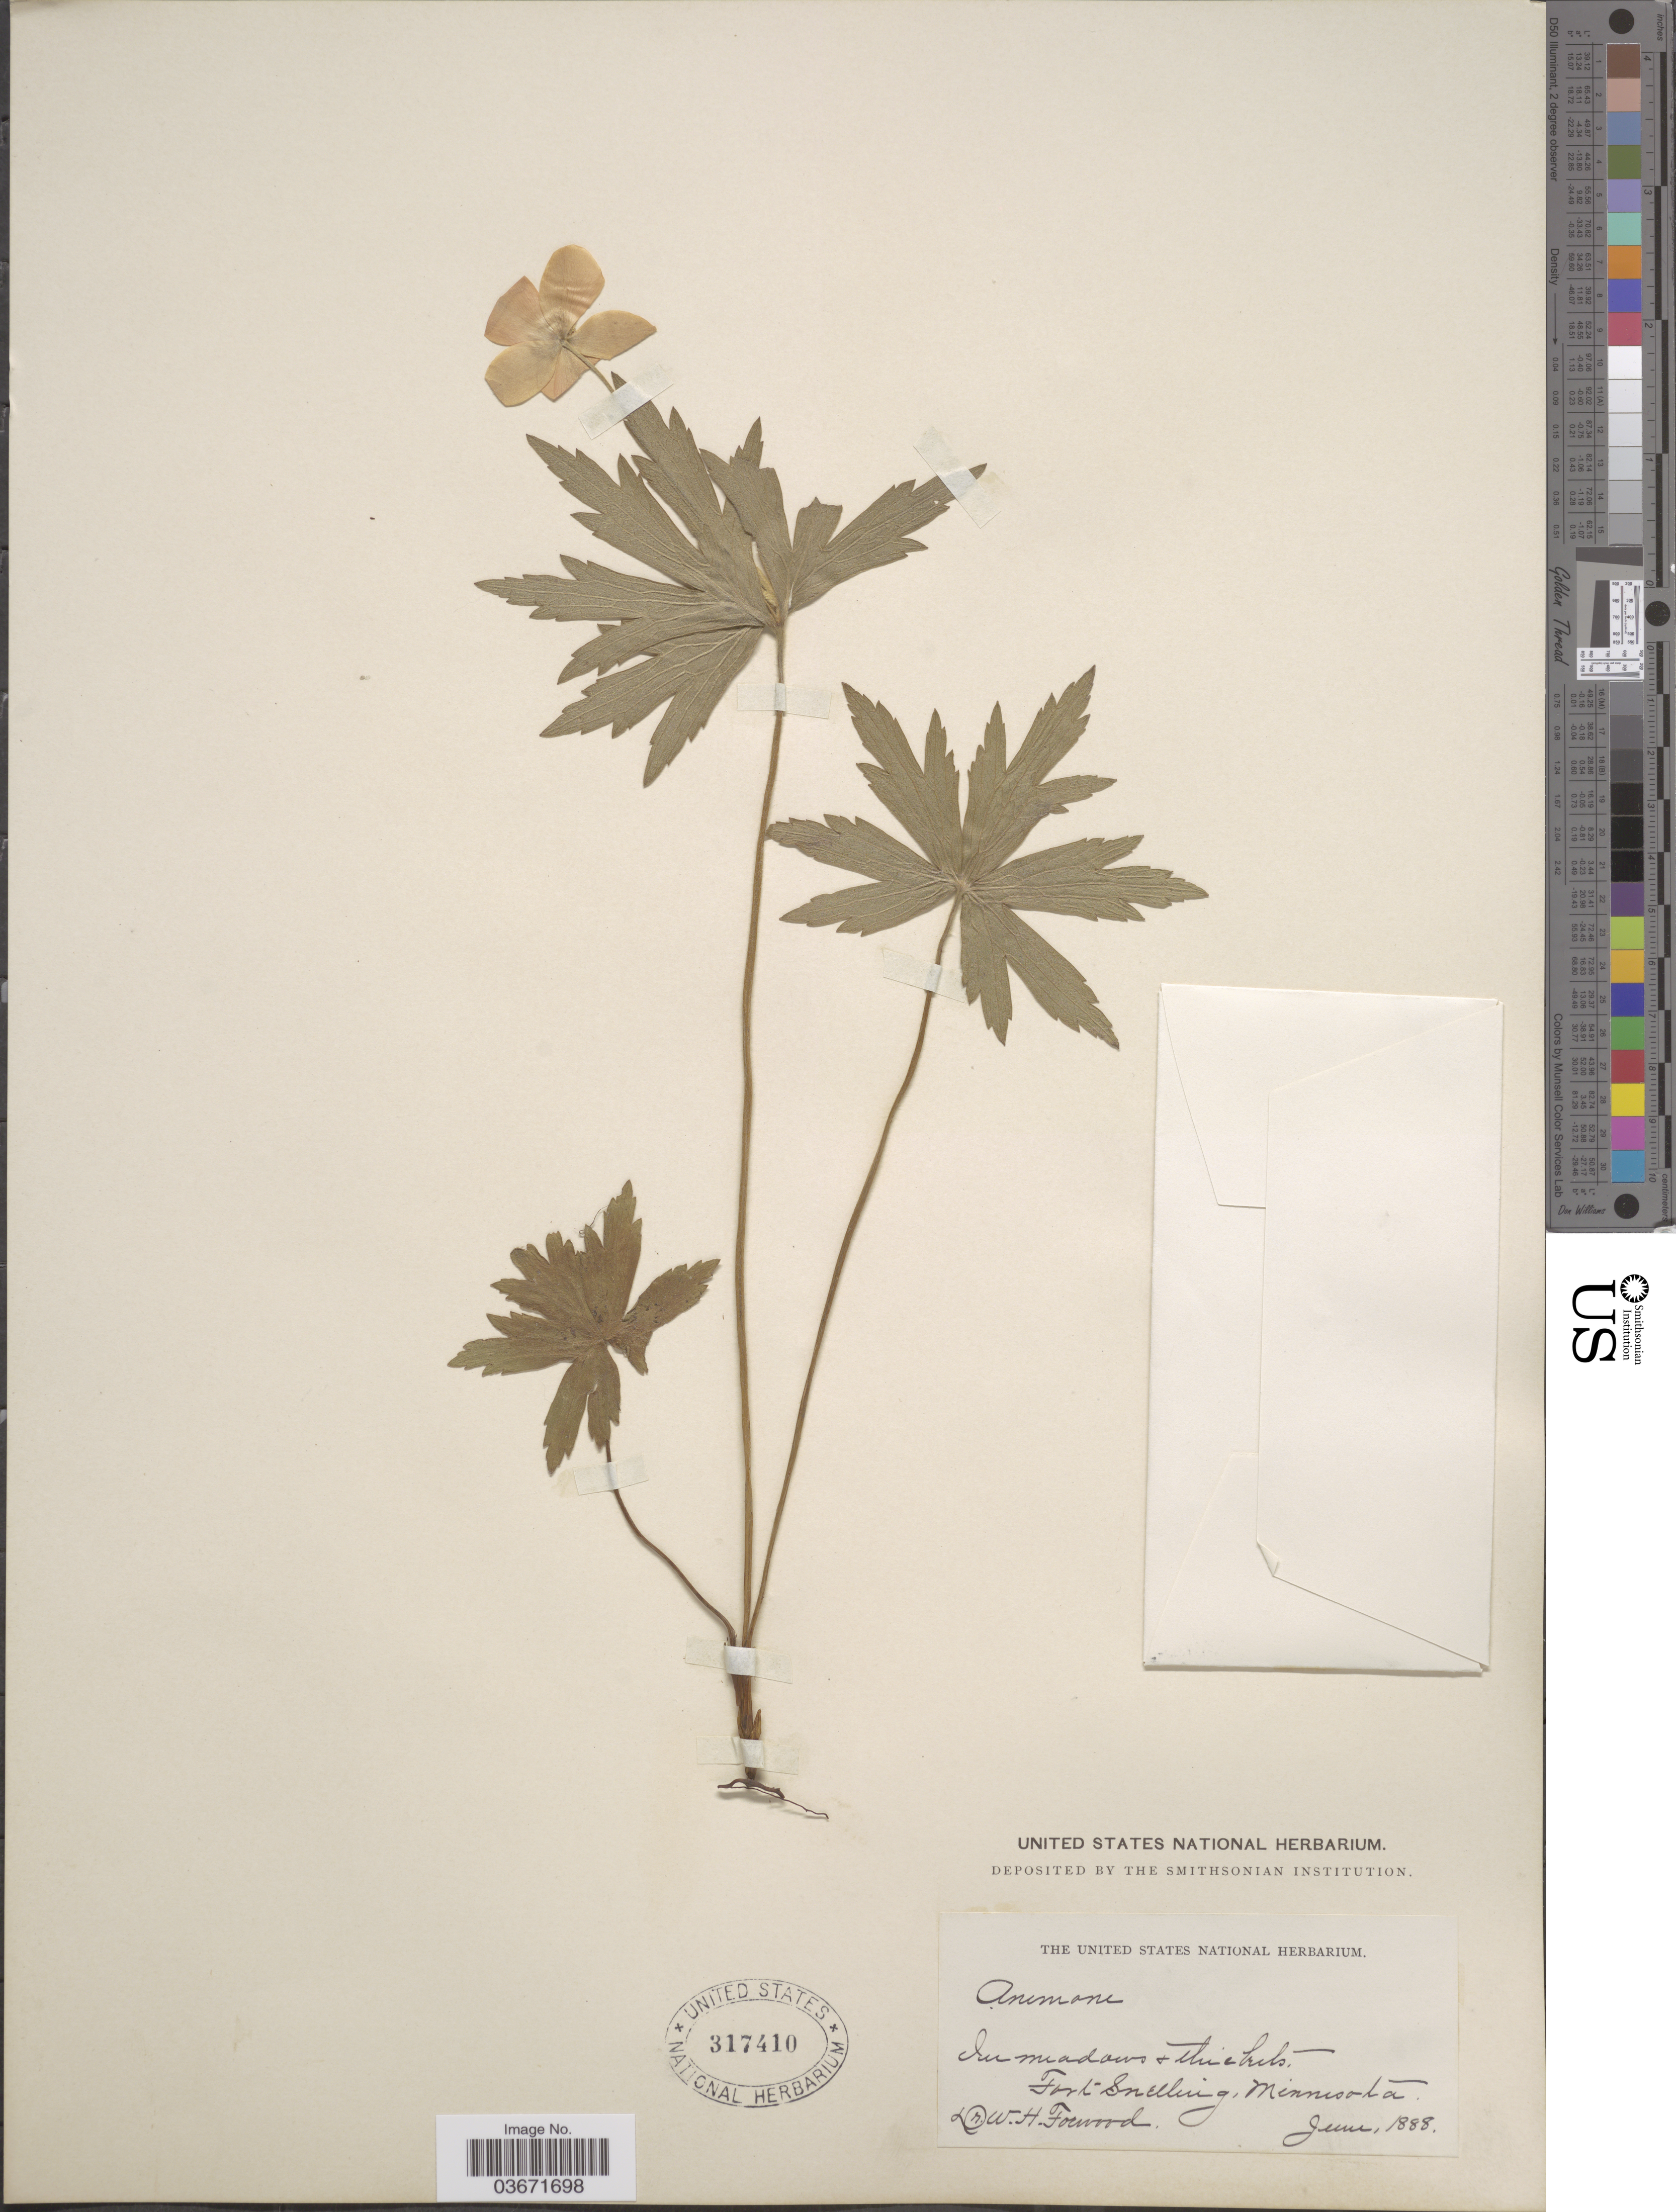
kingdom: Plantae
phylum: Tracheophyta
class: Magnoliopsida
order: Ranunculales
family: Ranunculaceae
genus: Anemone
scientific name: Anemone canadensis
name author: L.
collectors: W. Forwood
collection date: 1888-06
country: United States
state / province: Minnesota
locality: Fort Snelling.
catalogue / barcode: US 317410